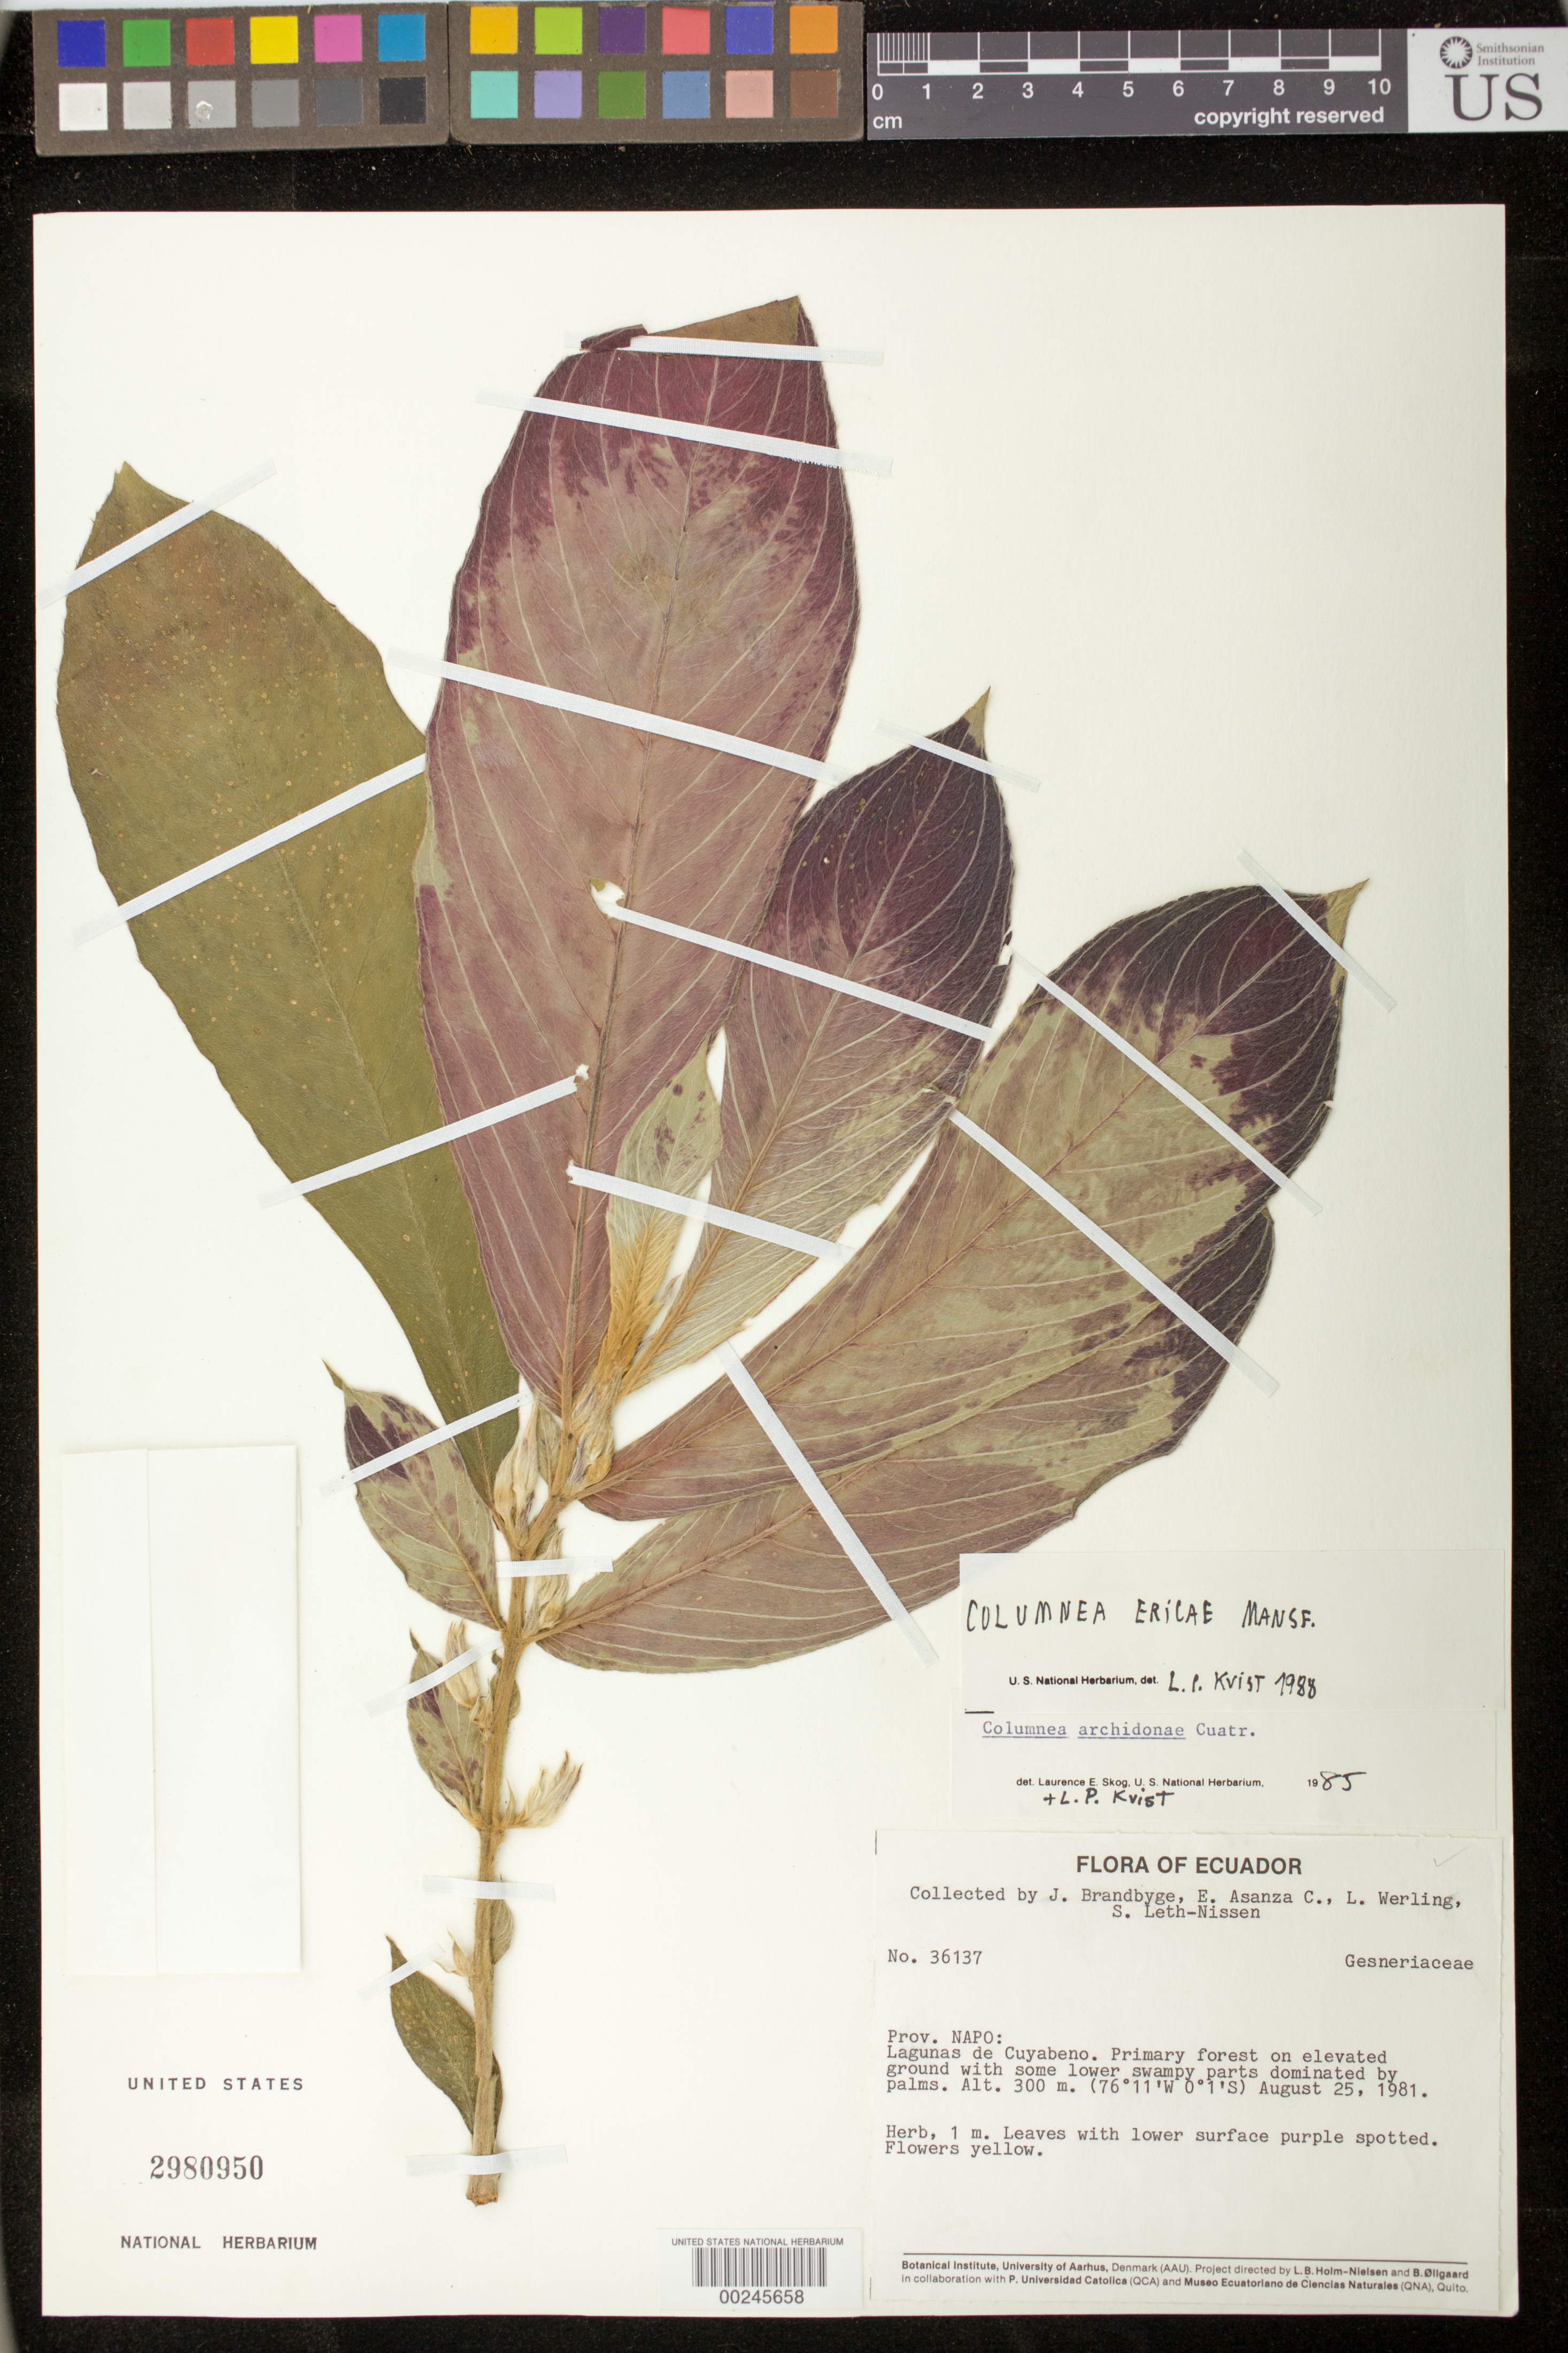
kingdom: Plantae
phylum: Tracheophyta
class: Magnoliopsida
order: Lamiales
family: Gesneriaceae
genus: Columnea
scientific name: Columnea ericae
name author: Mansf.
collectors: J. Brandbyge, E. Asanza C., L. Werling & S. Leth-Nissen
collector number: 36137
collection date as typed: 25 Aug 1981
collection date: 1981-08-25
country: Ecuador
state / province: Sucumbíos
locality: Napo.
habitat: Primary forest on elevated ground with some lower swampy parts dominated by palm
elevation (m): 300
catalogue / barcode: US 2980950